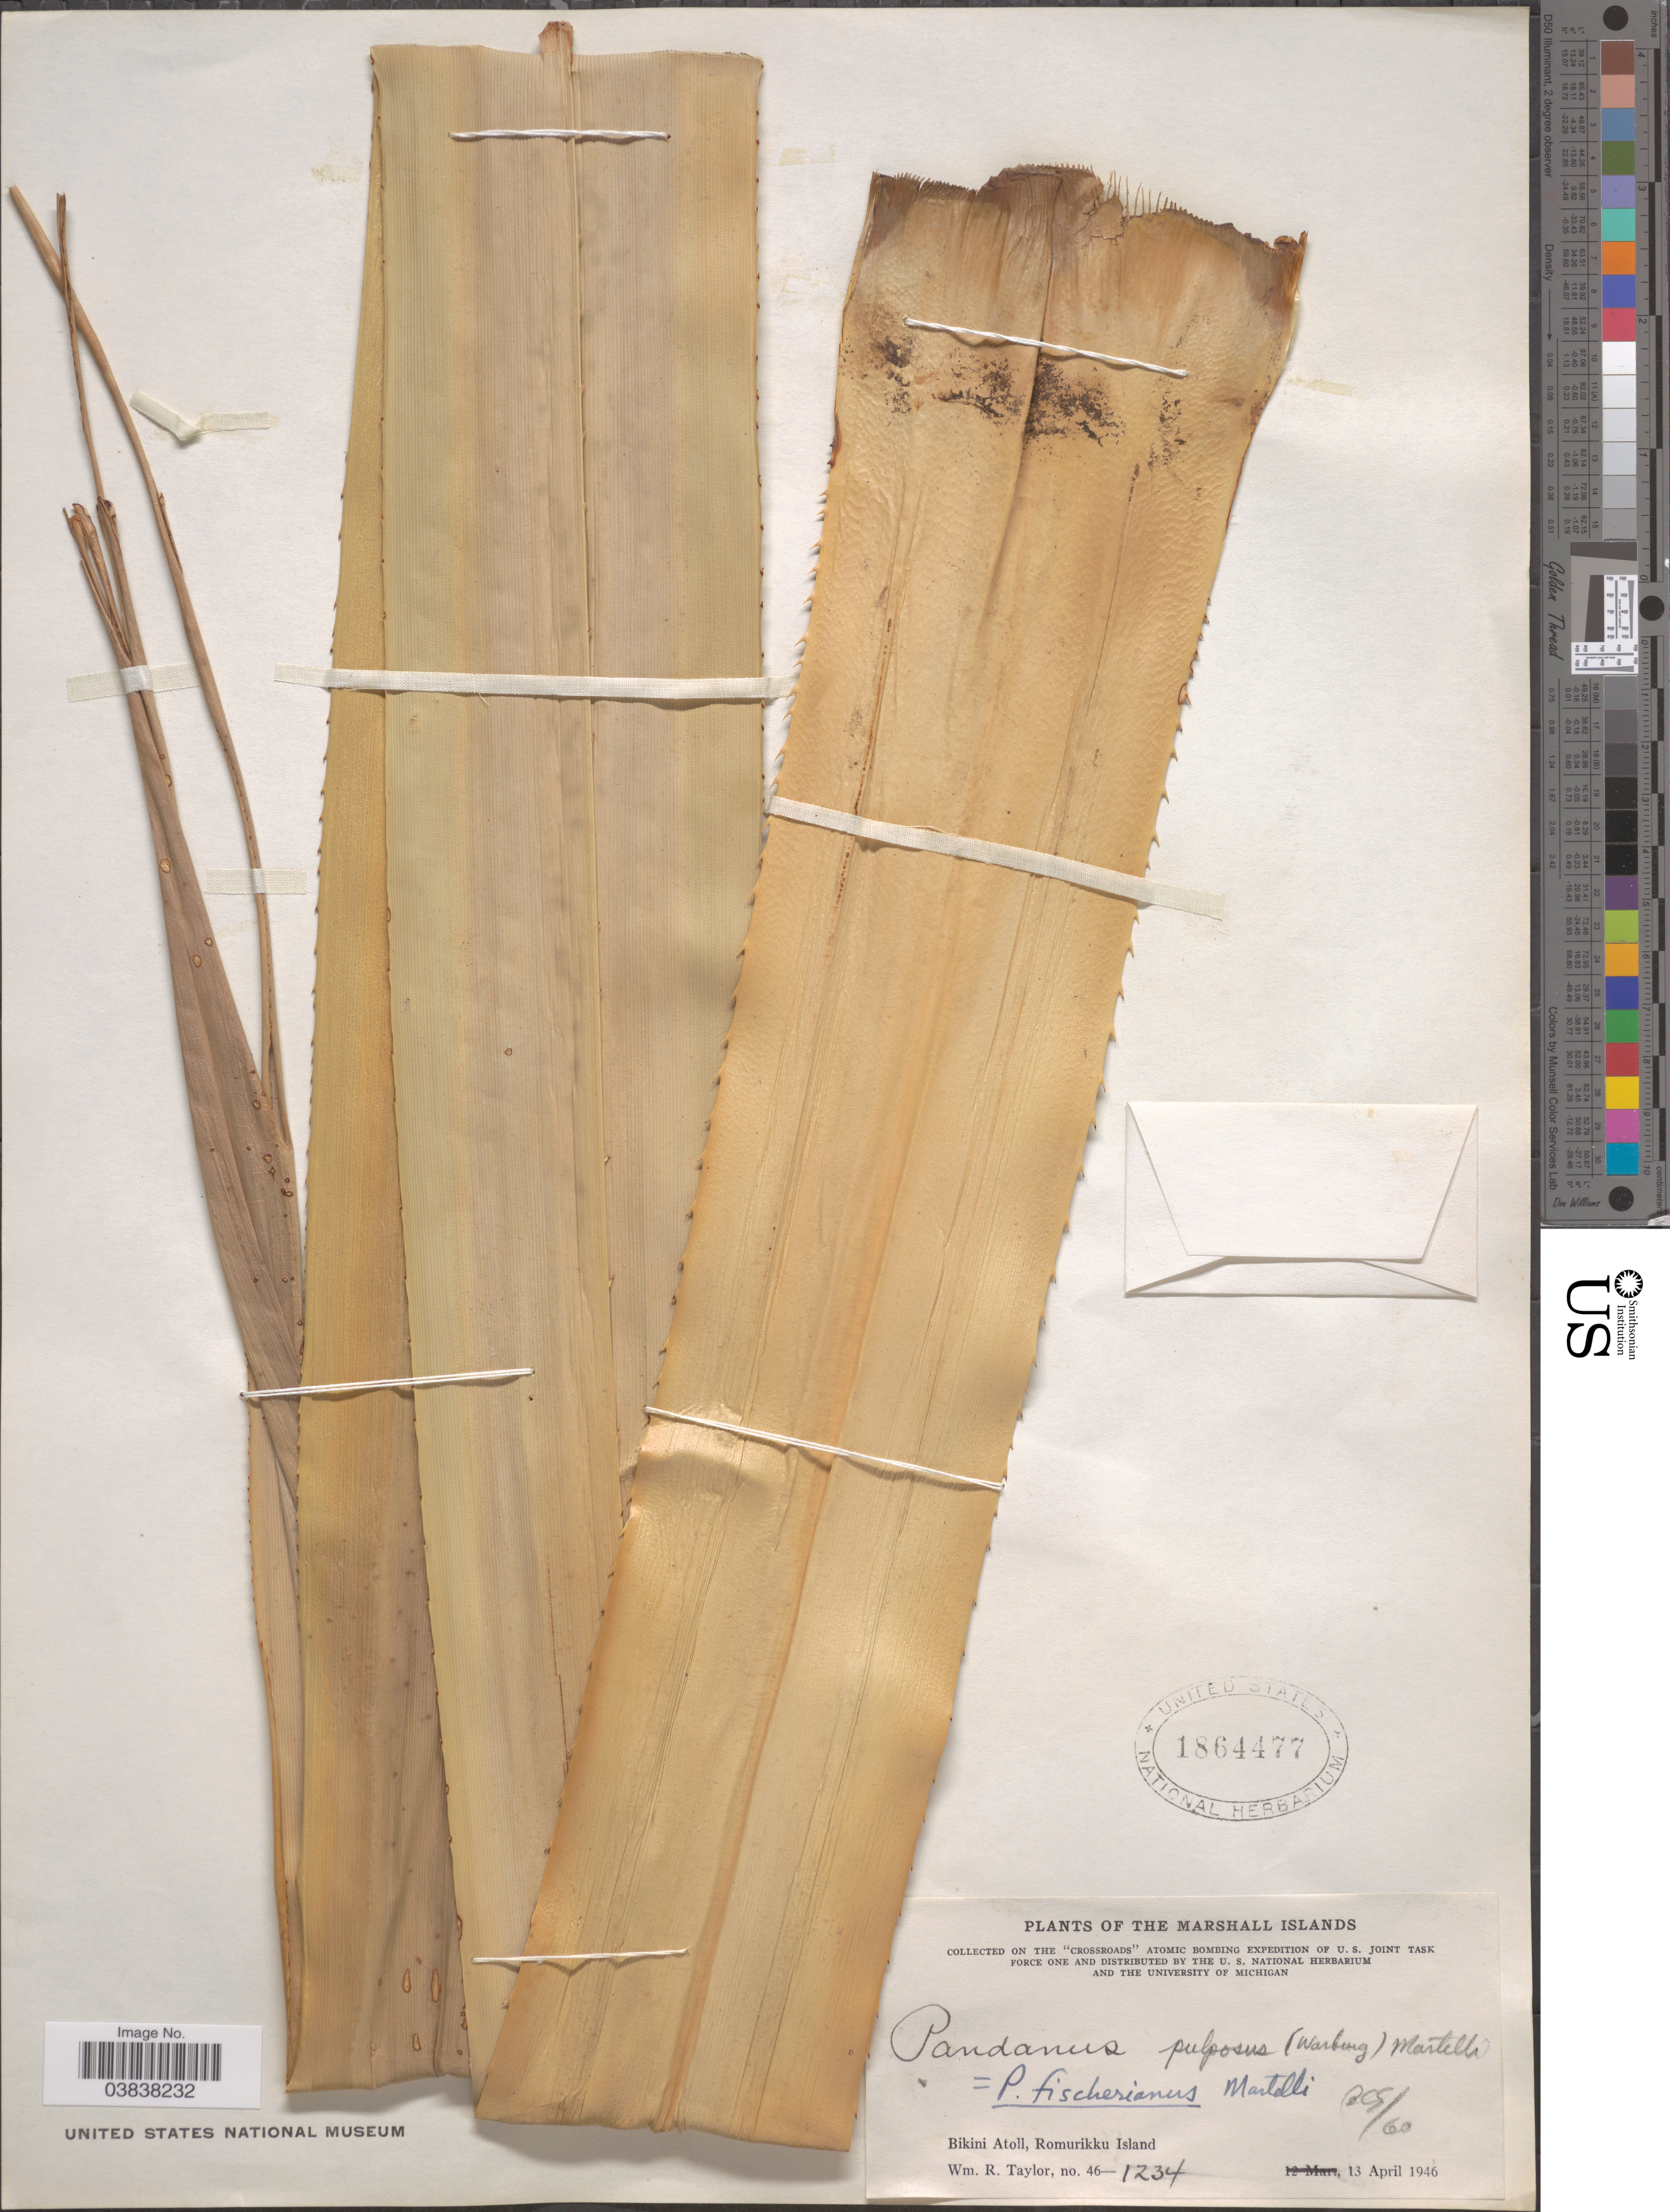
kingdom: Plantae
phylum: Tracheophyta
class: Liliopsida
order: Pandanales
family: Pandanaceae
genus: Pandanus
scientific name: Pandanus fischerianus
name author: Martelli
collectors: W. R. Taylor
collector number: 46-1234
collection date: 1946-04-13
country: Marshall Islands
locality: Bikini Atoll, Romurikku Island.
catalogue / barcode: US 1864477